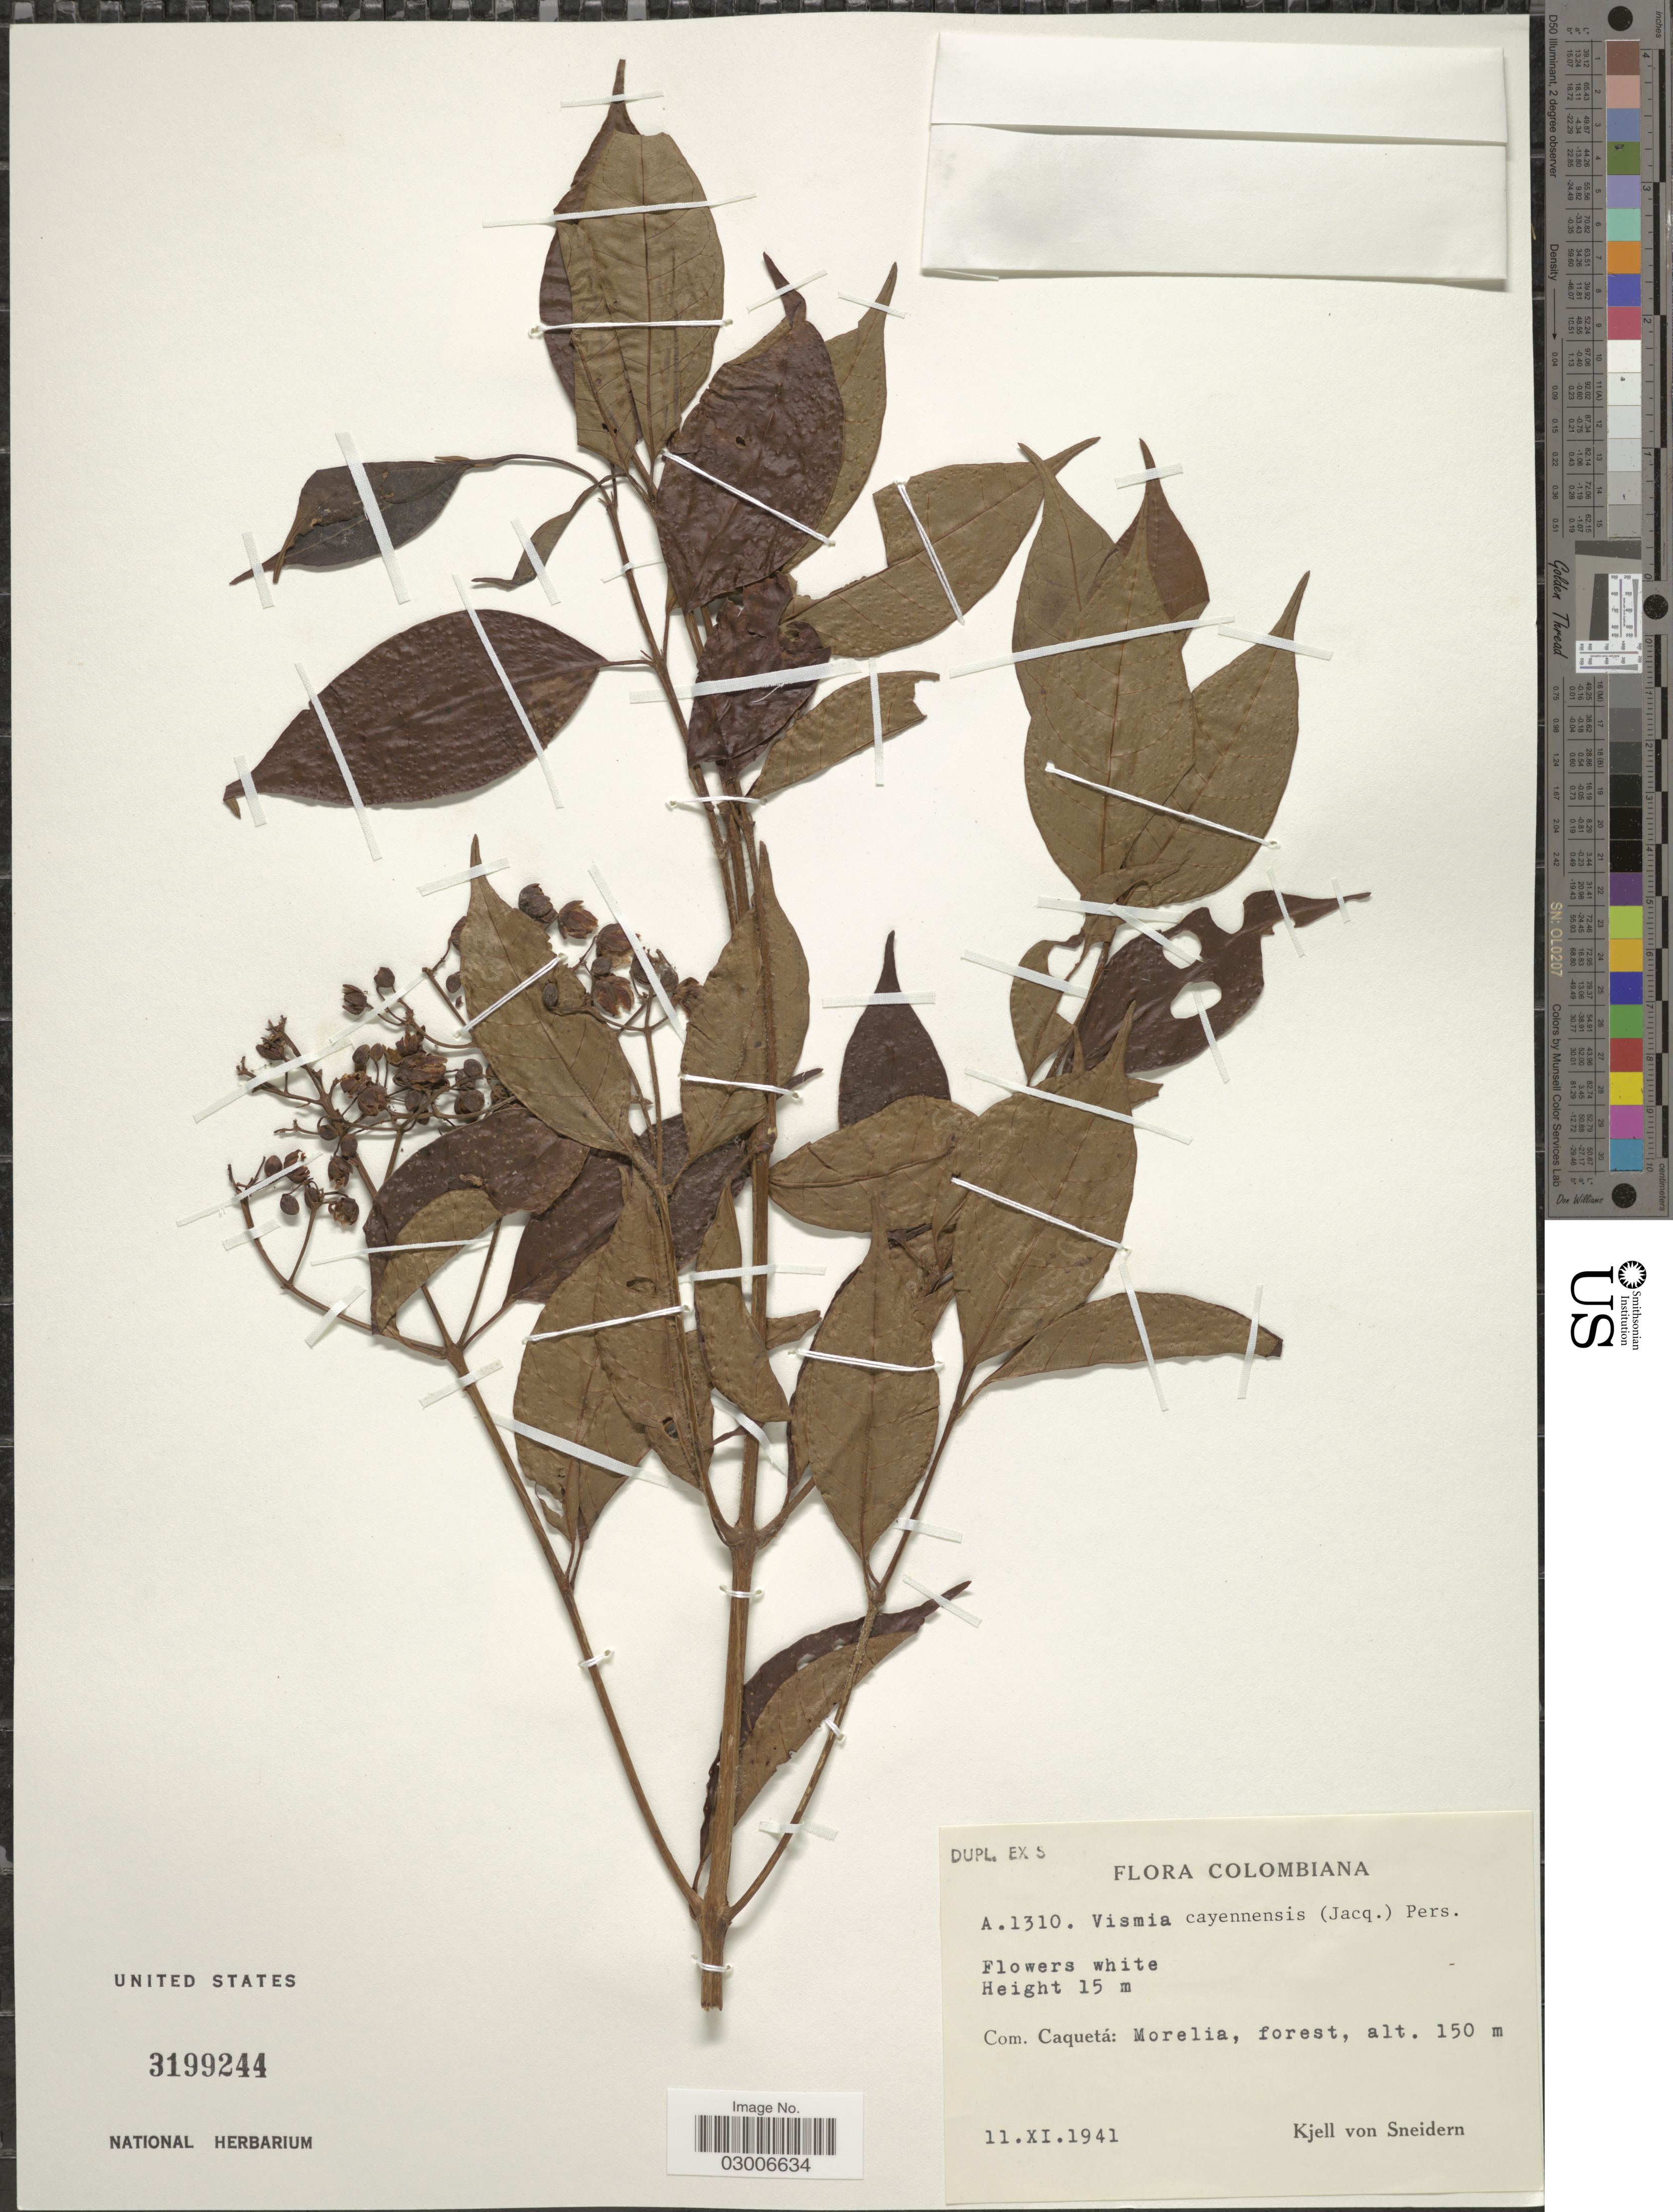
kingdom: Plantae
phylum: Tracheophyta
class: Magnoliopsida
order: Malpighiales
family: Hypericaceae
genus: Vismia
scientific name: Vismia cayennensis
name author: (Jacq.) Pers.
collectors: K. von Sneidern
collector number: A. 1310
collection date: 1941-11-11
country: Colombia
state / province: Caquetá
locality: Com. Caquetá: Morelia, forest.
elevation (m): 150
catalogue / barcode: US 3199244